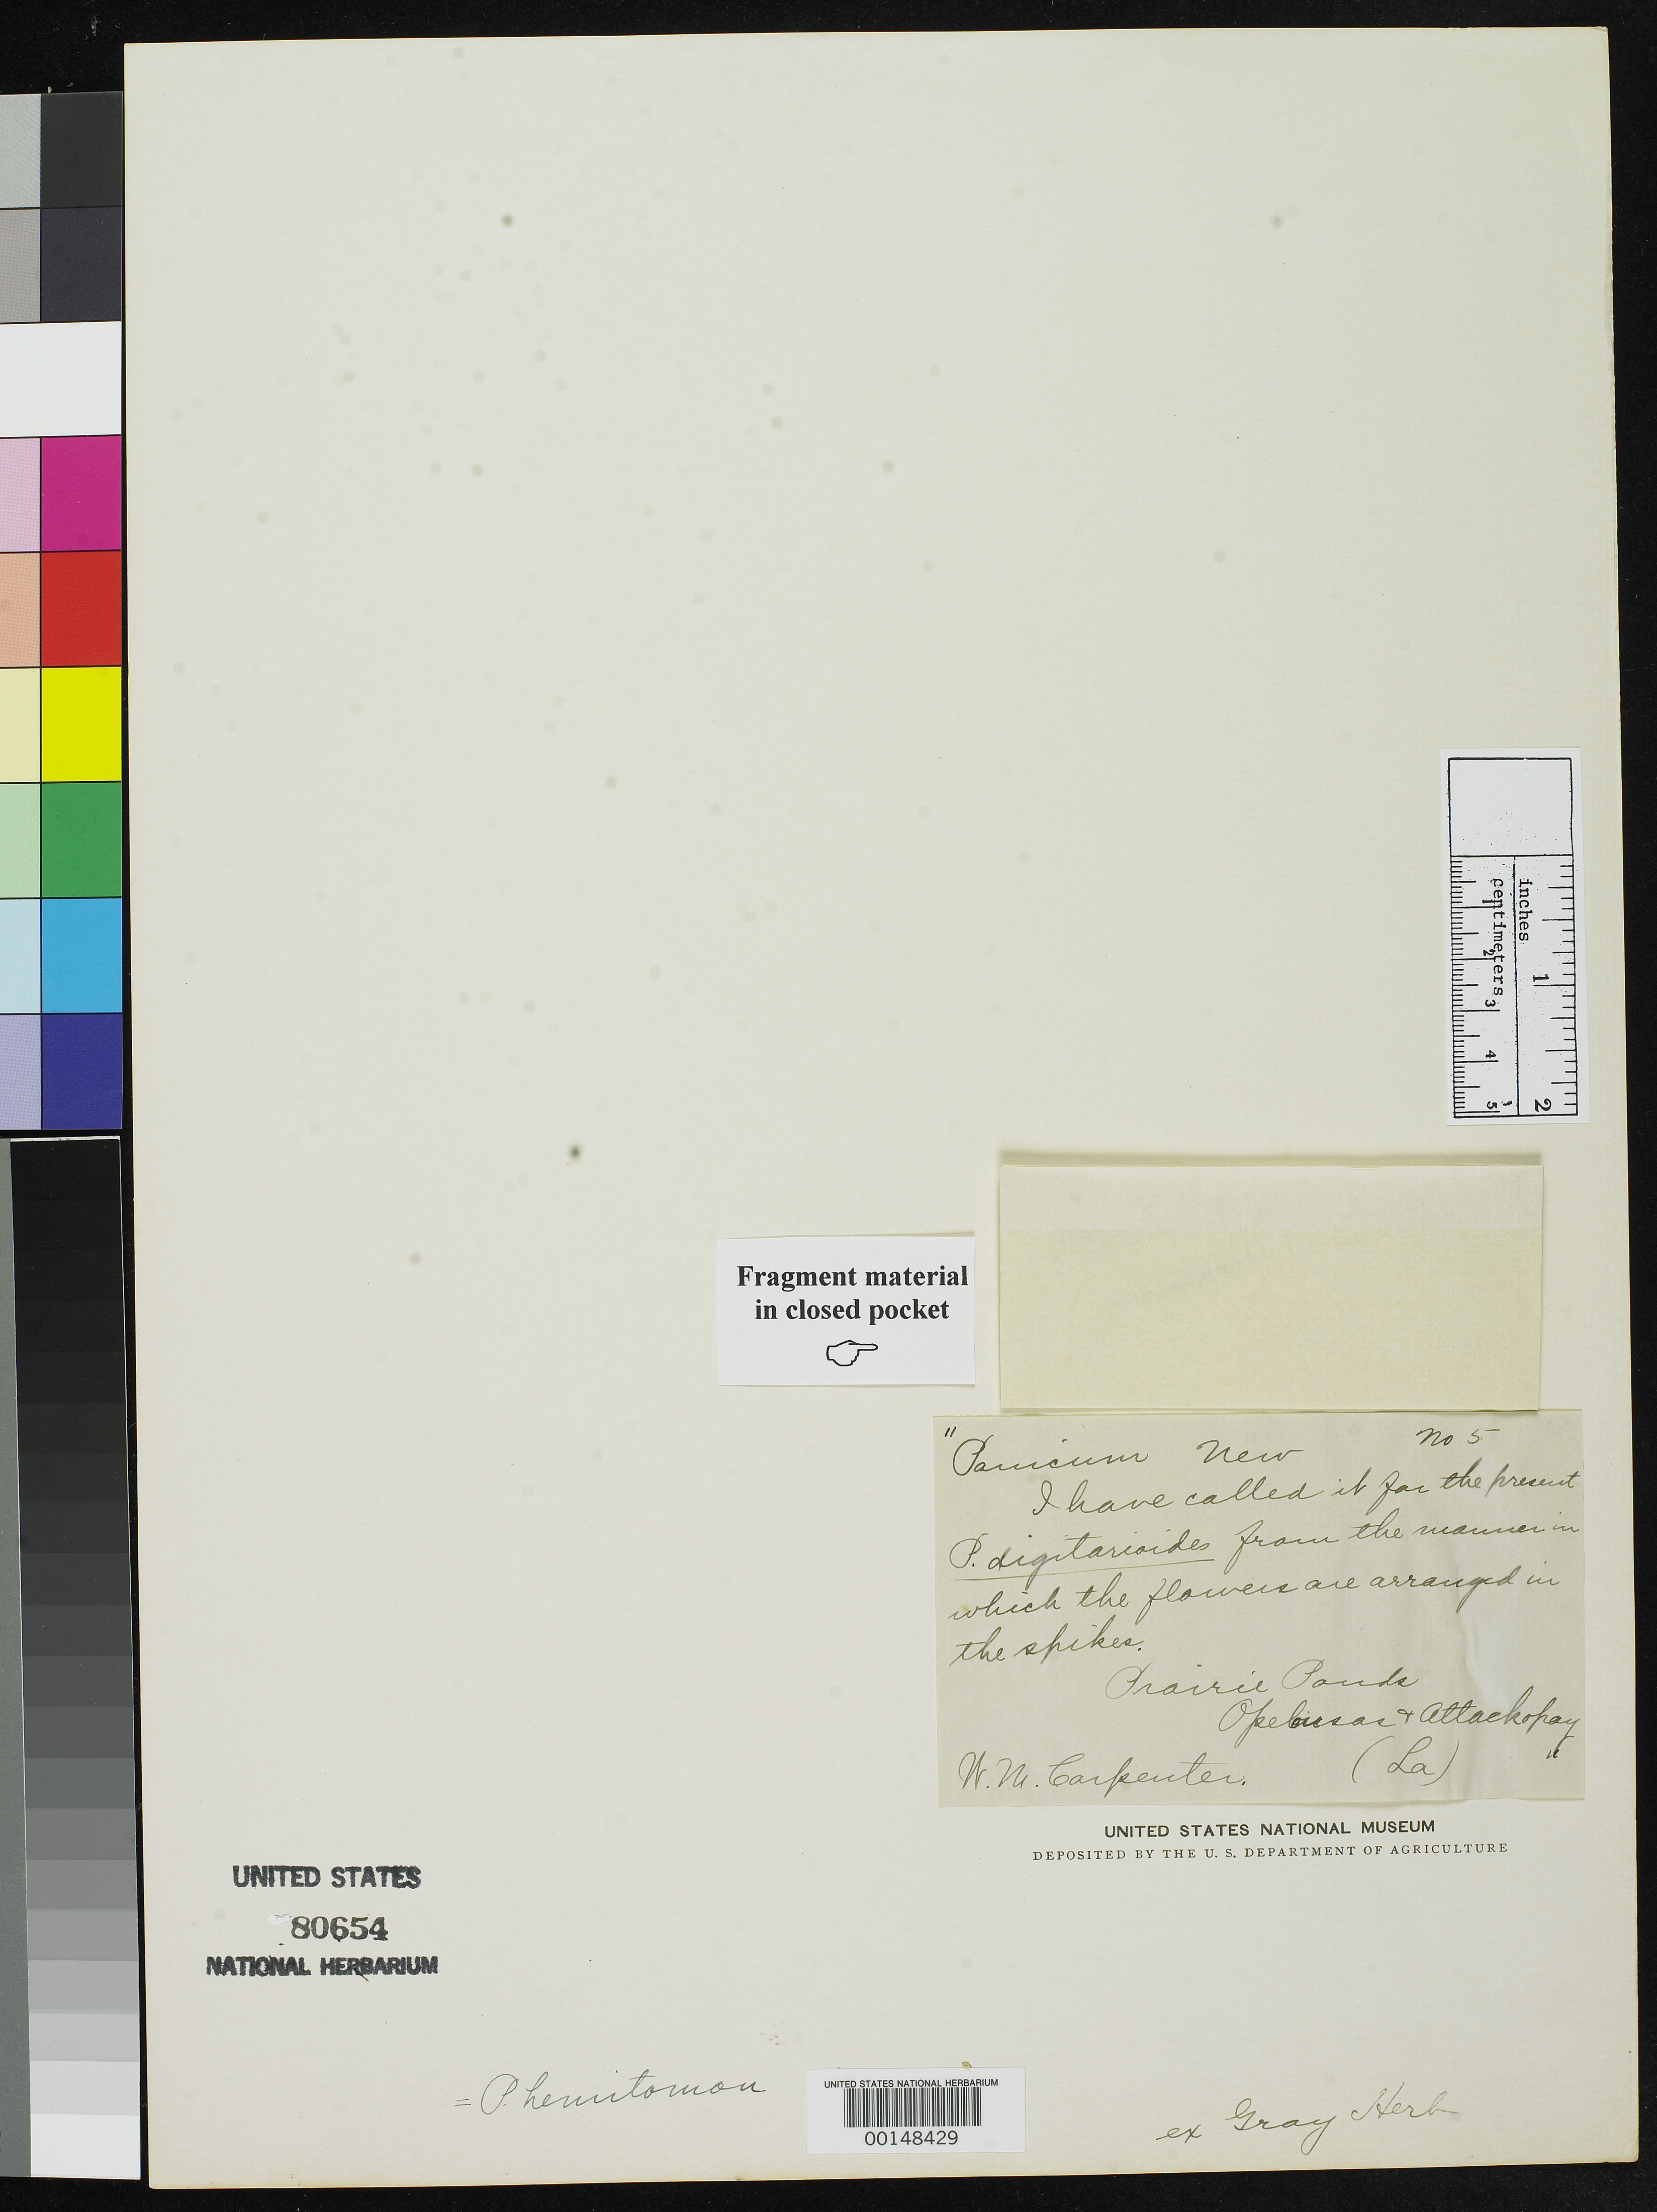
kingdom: Plantae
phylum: Tracheophyta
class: Liliopsida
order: Poales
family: Poaceae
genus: Panicum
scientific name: Panicum digitarioides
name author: Carpenter ex Steud.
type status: Type Fragment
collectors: W. Carpenter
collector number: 5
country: United States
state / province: Louisiana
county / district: St. Landry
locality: Opelousas, Attackopay.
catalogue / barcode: US 80654